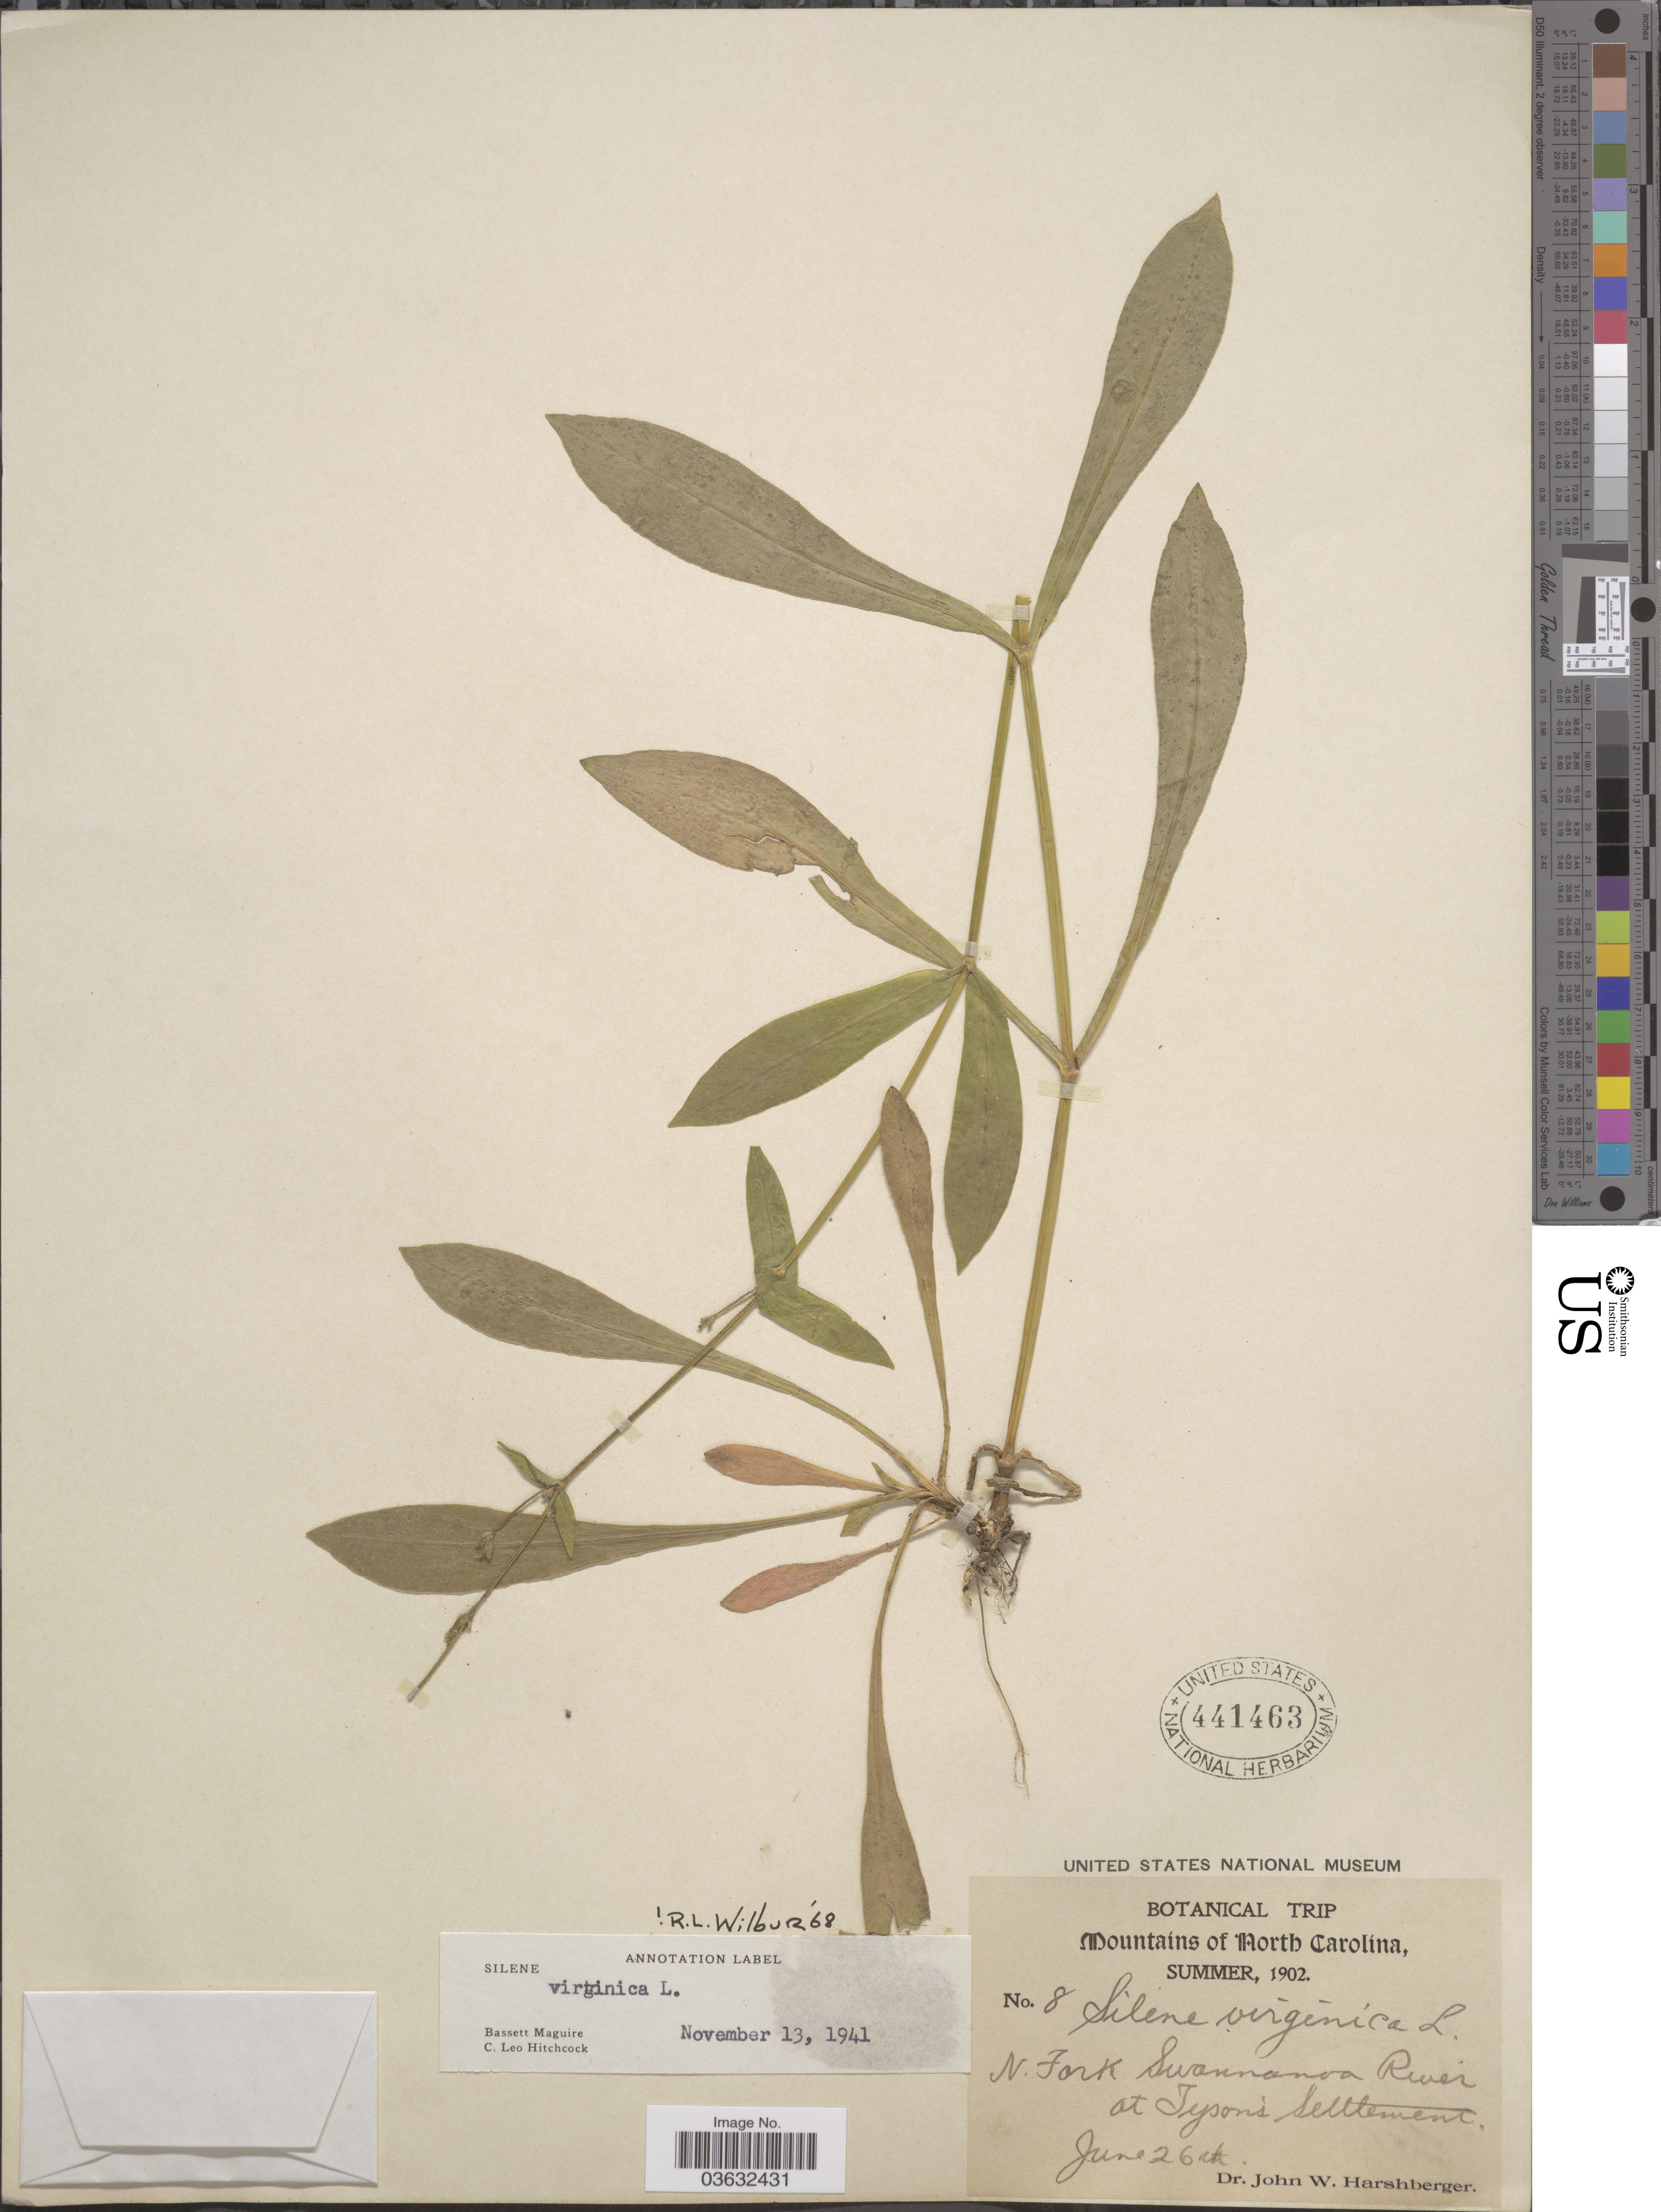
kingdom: Plantae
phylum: Tracheophyta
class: Magnoliopsida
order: Caryophyllales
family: Caryophyllaceae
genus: Silene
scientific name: Silene virginica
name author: L.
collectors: J. W. Harshberger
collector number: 8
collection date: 1902-06-26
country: United States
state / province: North Carolina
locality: Mountains of North Carolina. N. Fork Swannanoa Riverat Tyson's Settlement.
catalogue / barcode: US 441463